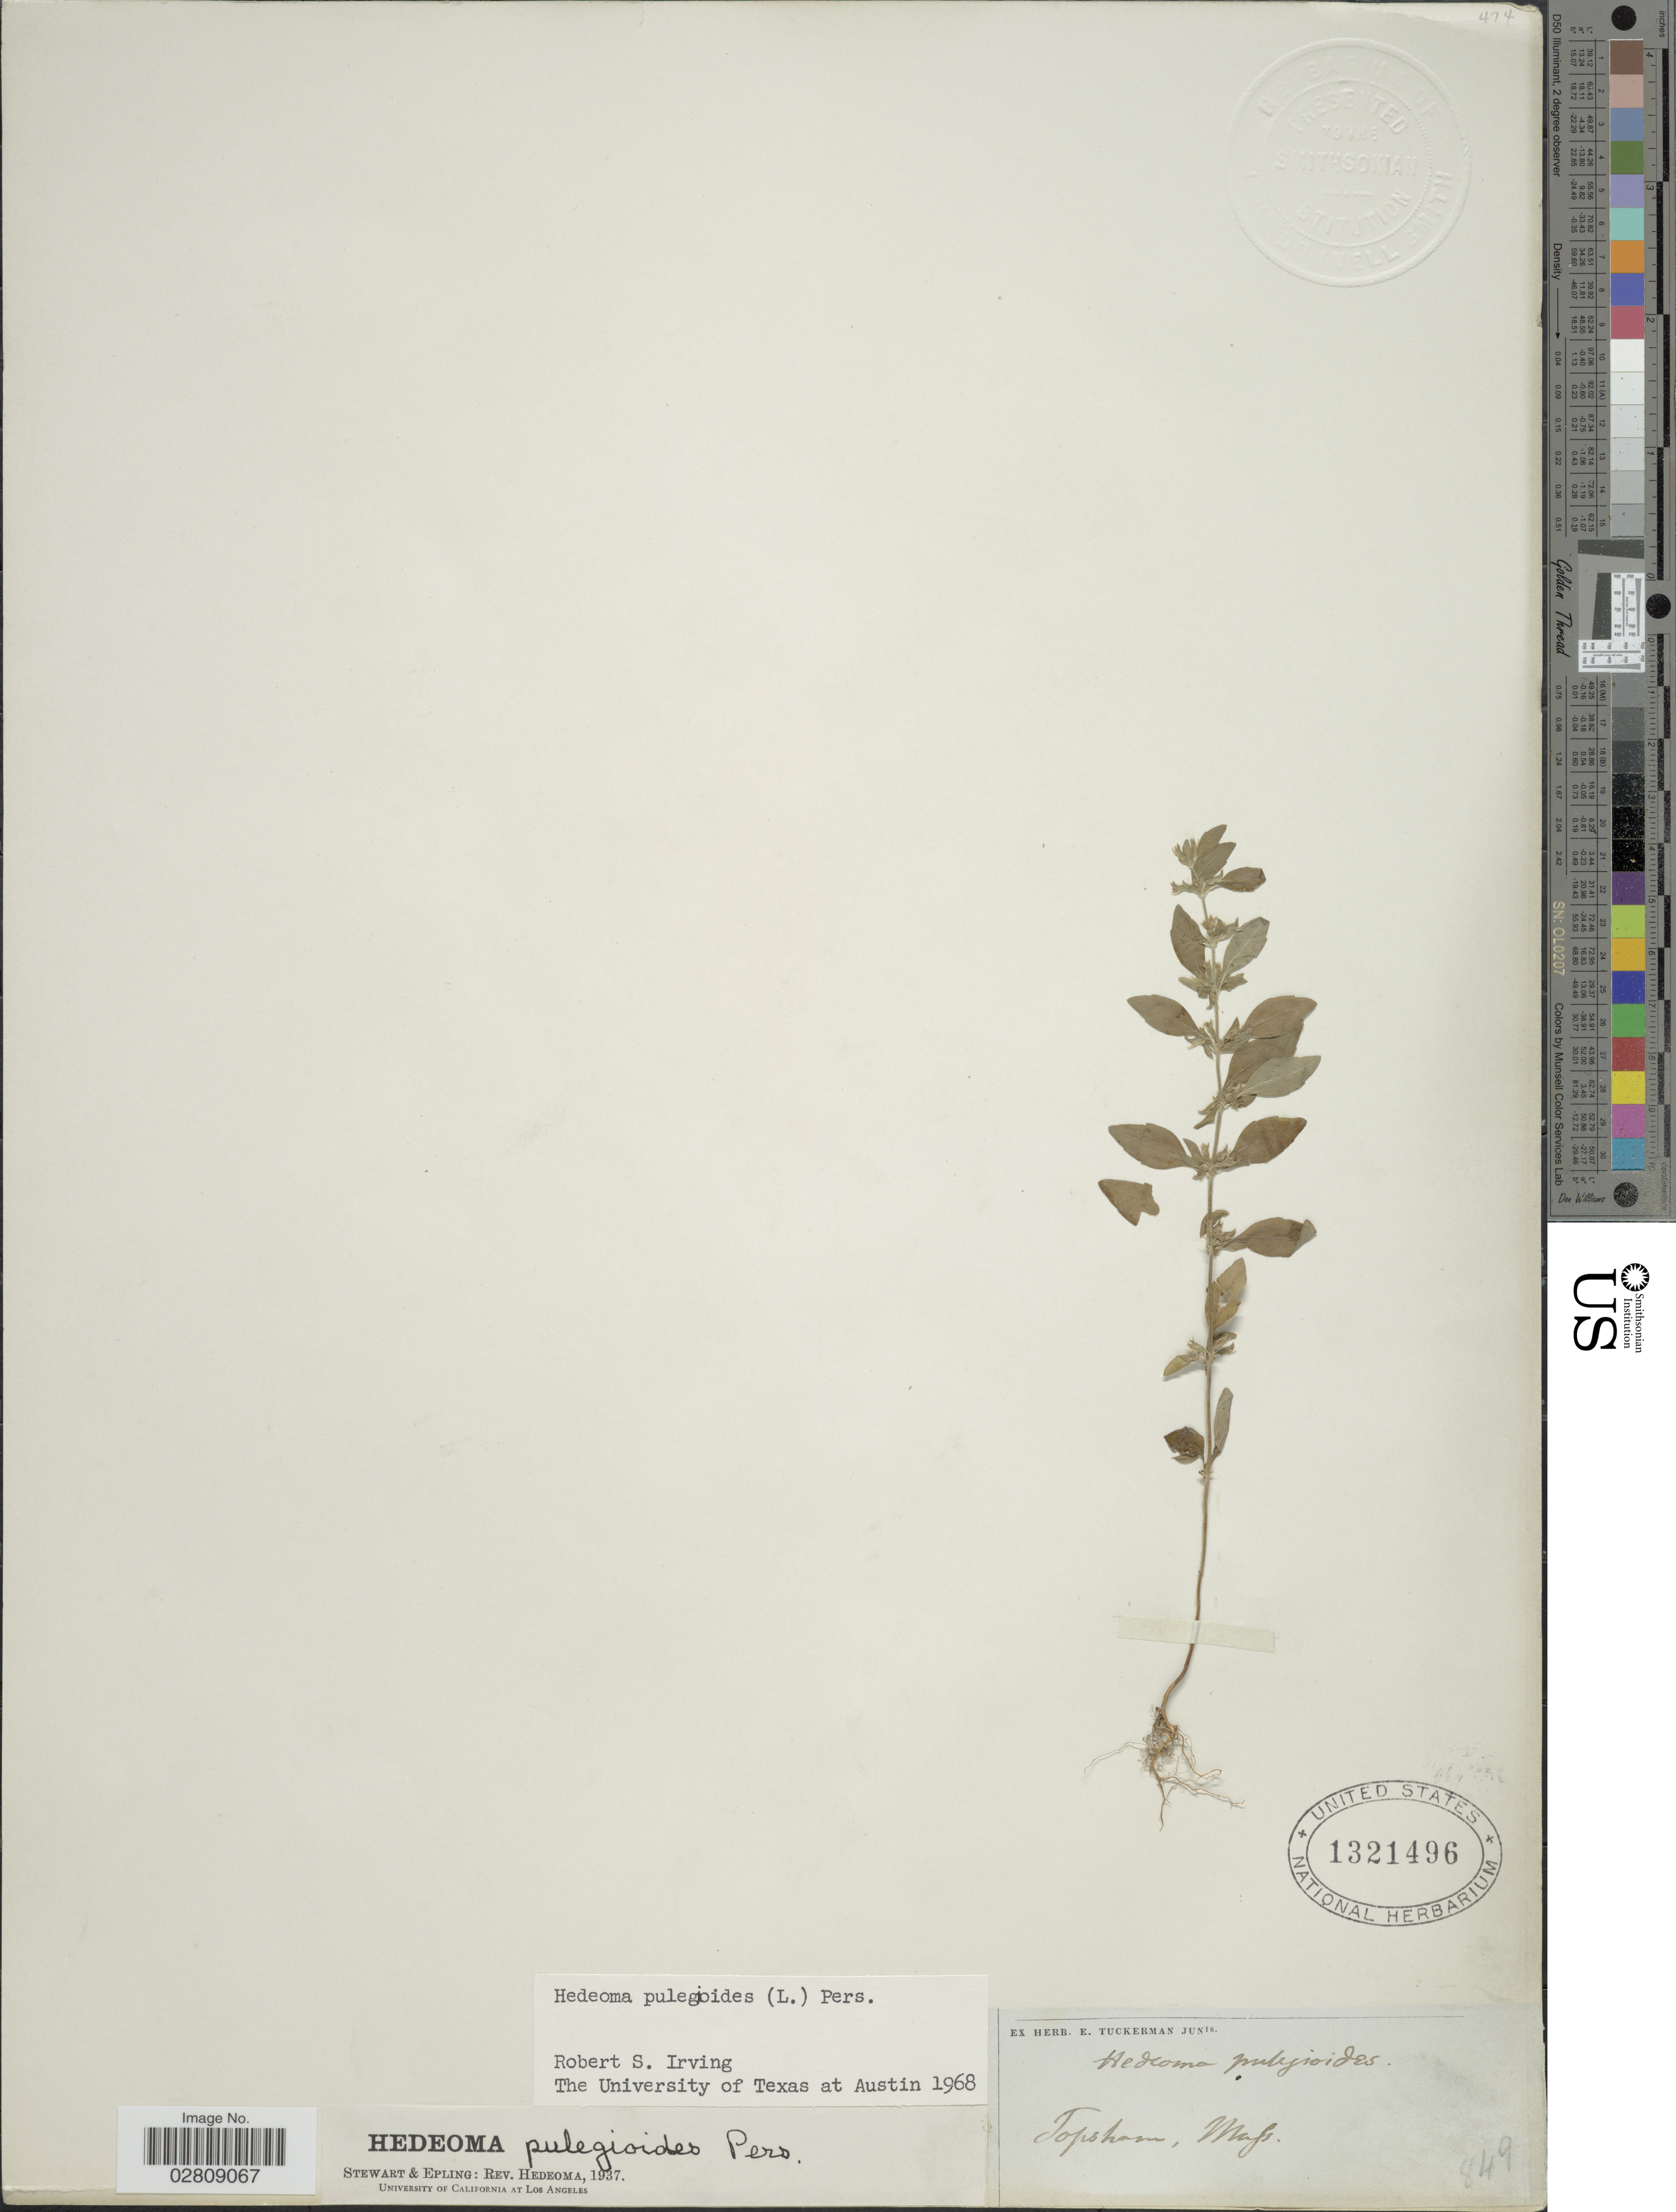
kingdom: Plantae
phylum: Tracheophyta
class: Magnoliopsida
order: Lamiales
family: Lamiaceae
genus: Hedeoma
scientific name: Hedeoma pulegioides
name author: (L.) Pers.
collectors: ex herb. E. Tuckerman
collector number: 849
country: United States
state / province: Massachusetts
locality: Topsham.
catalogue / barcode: US 1321496